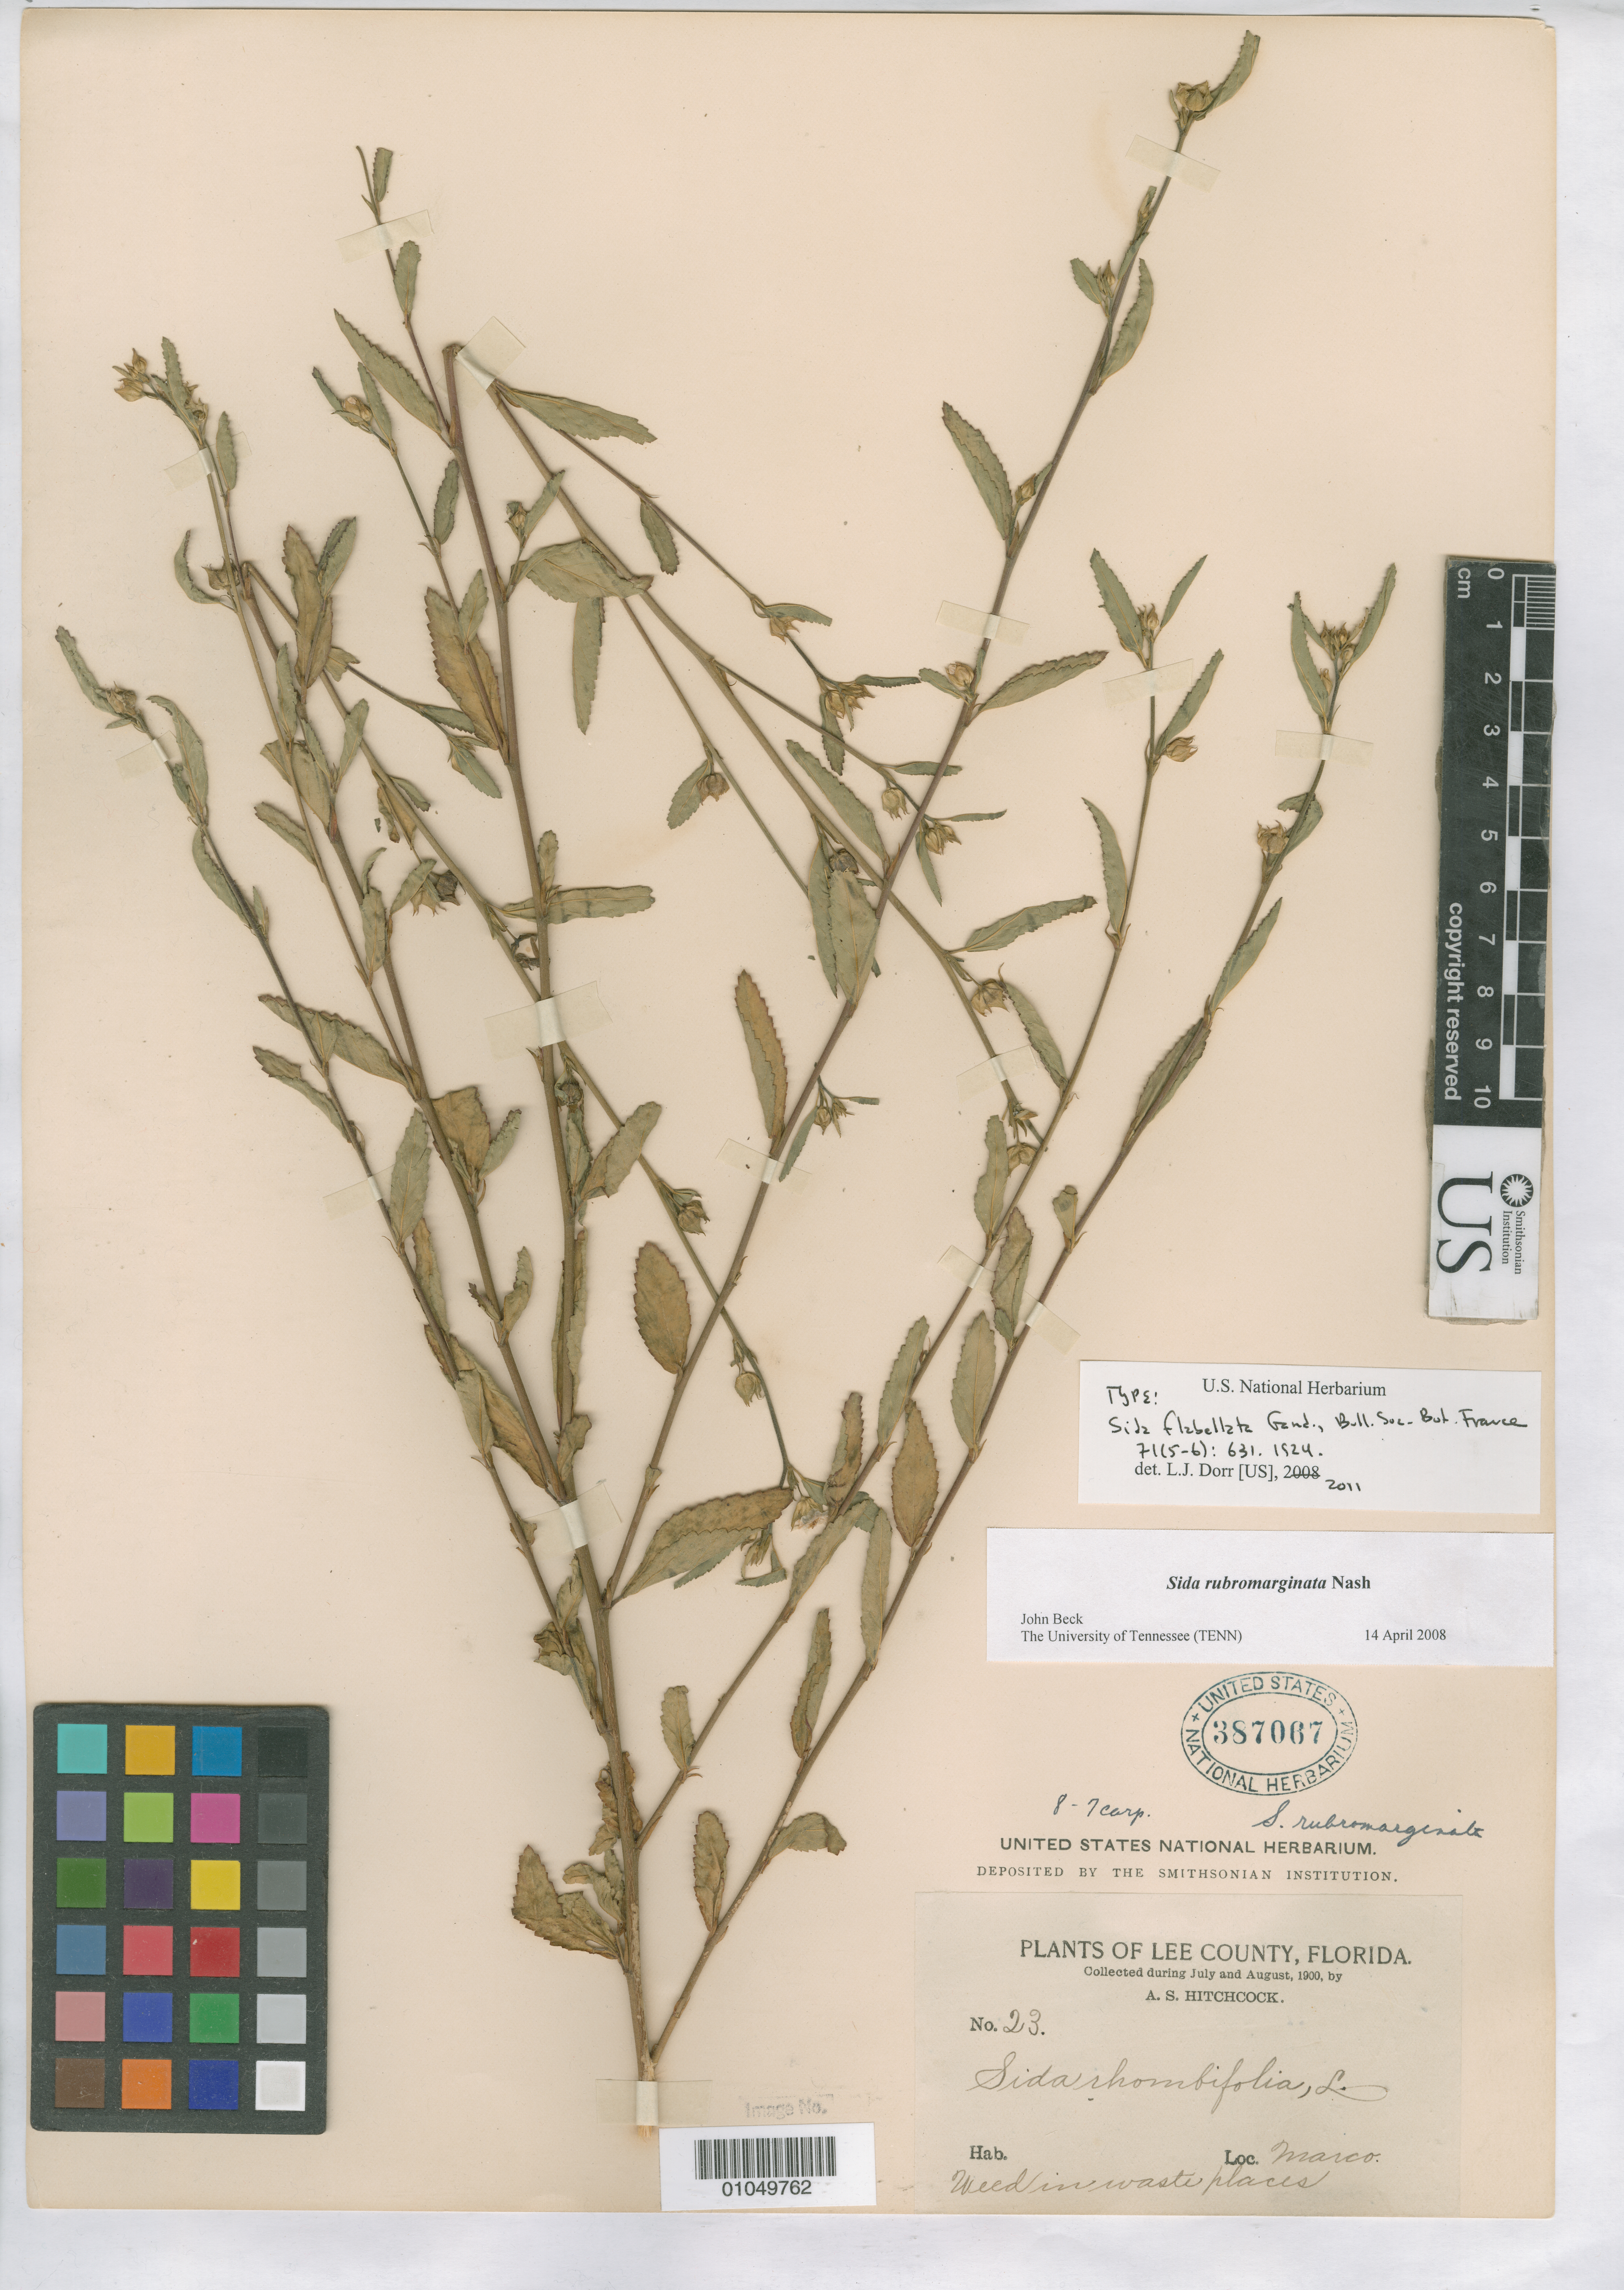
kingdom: Plantae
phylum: Tracheophyta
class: Magnoliopsida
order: Malvales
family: Malvaceae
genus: Sida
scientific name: Sida flabellata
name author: Gand.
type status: Type Collection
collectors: A. S. Hitchcock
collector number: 23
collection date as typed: Jul 1900 and -- Aug 1900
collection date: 1900-07,1900-08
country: United States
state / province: Florida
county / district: Lee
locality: Marco.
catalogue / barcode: US 387067